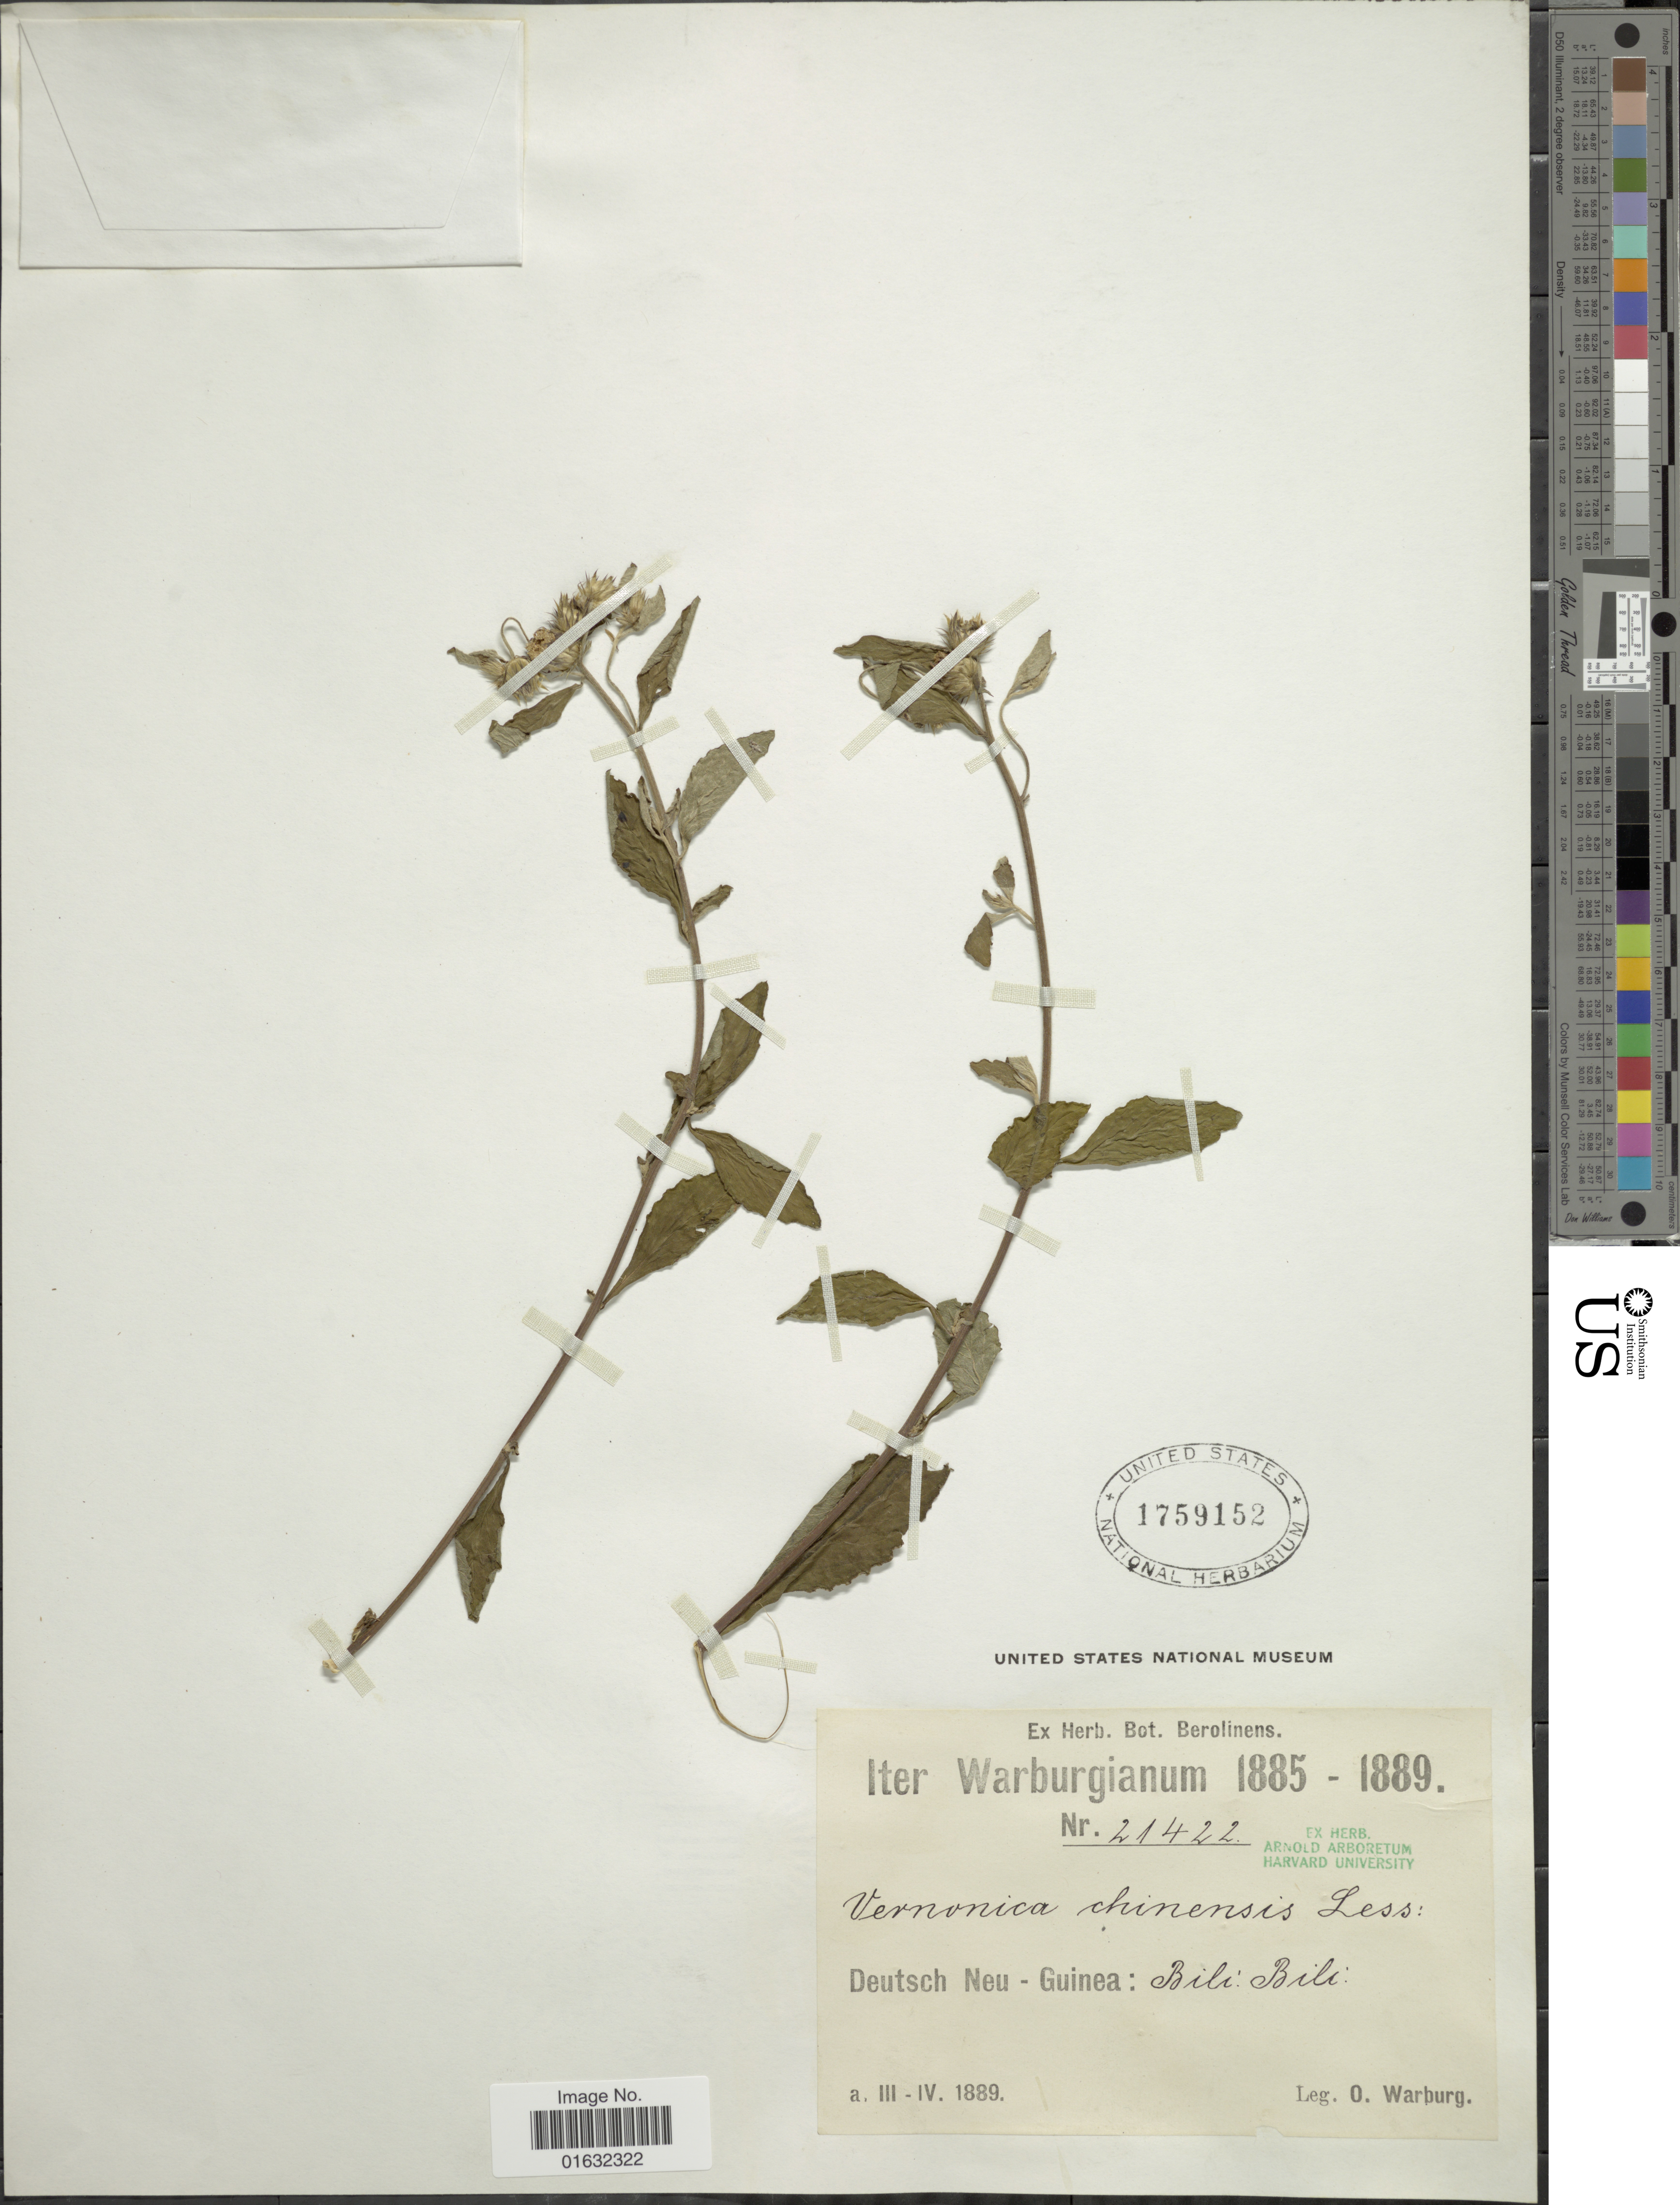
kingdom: Plantae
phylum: Tracheophyta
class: Magnoliopsida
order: Asterales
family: Asteraceae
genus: Cyanthillium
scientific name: Cyanthillium patulum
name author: (Aiton) H. Rob.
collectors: O. Warburg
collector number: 21422*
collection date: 1889-03/1889-04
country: Papua New Guinea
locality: Deutsch Neu-Guinea: Bili Bili [interpreted]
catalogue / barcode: US 1759152